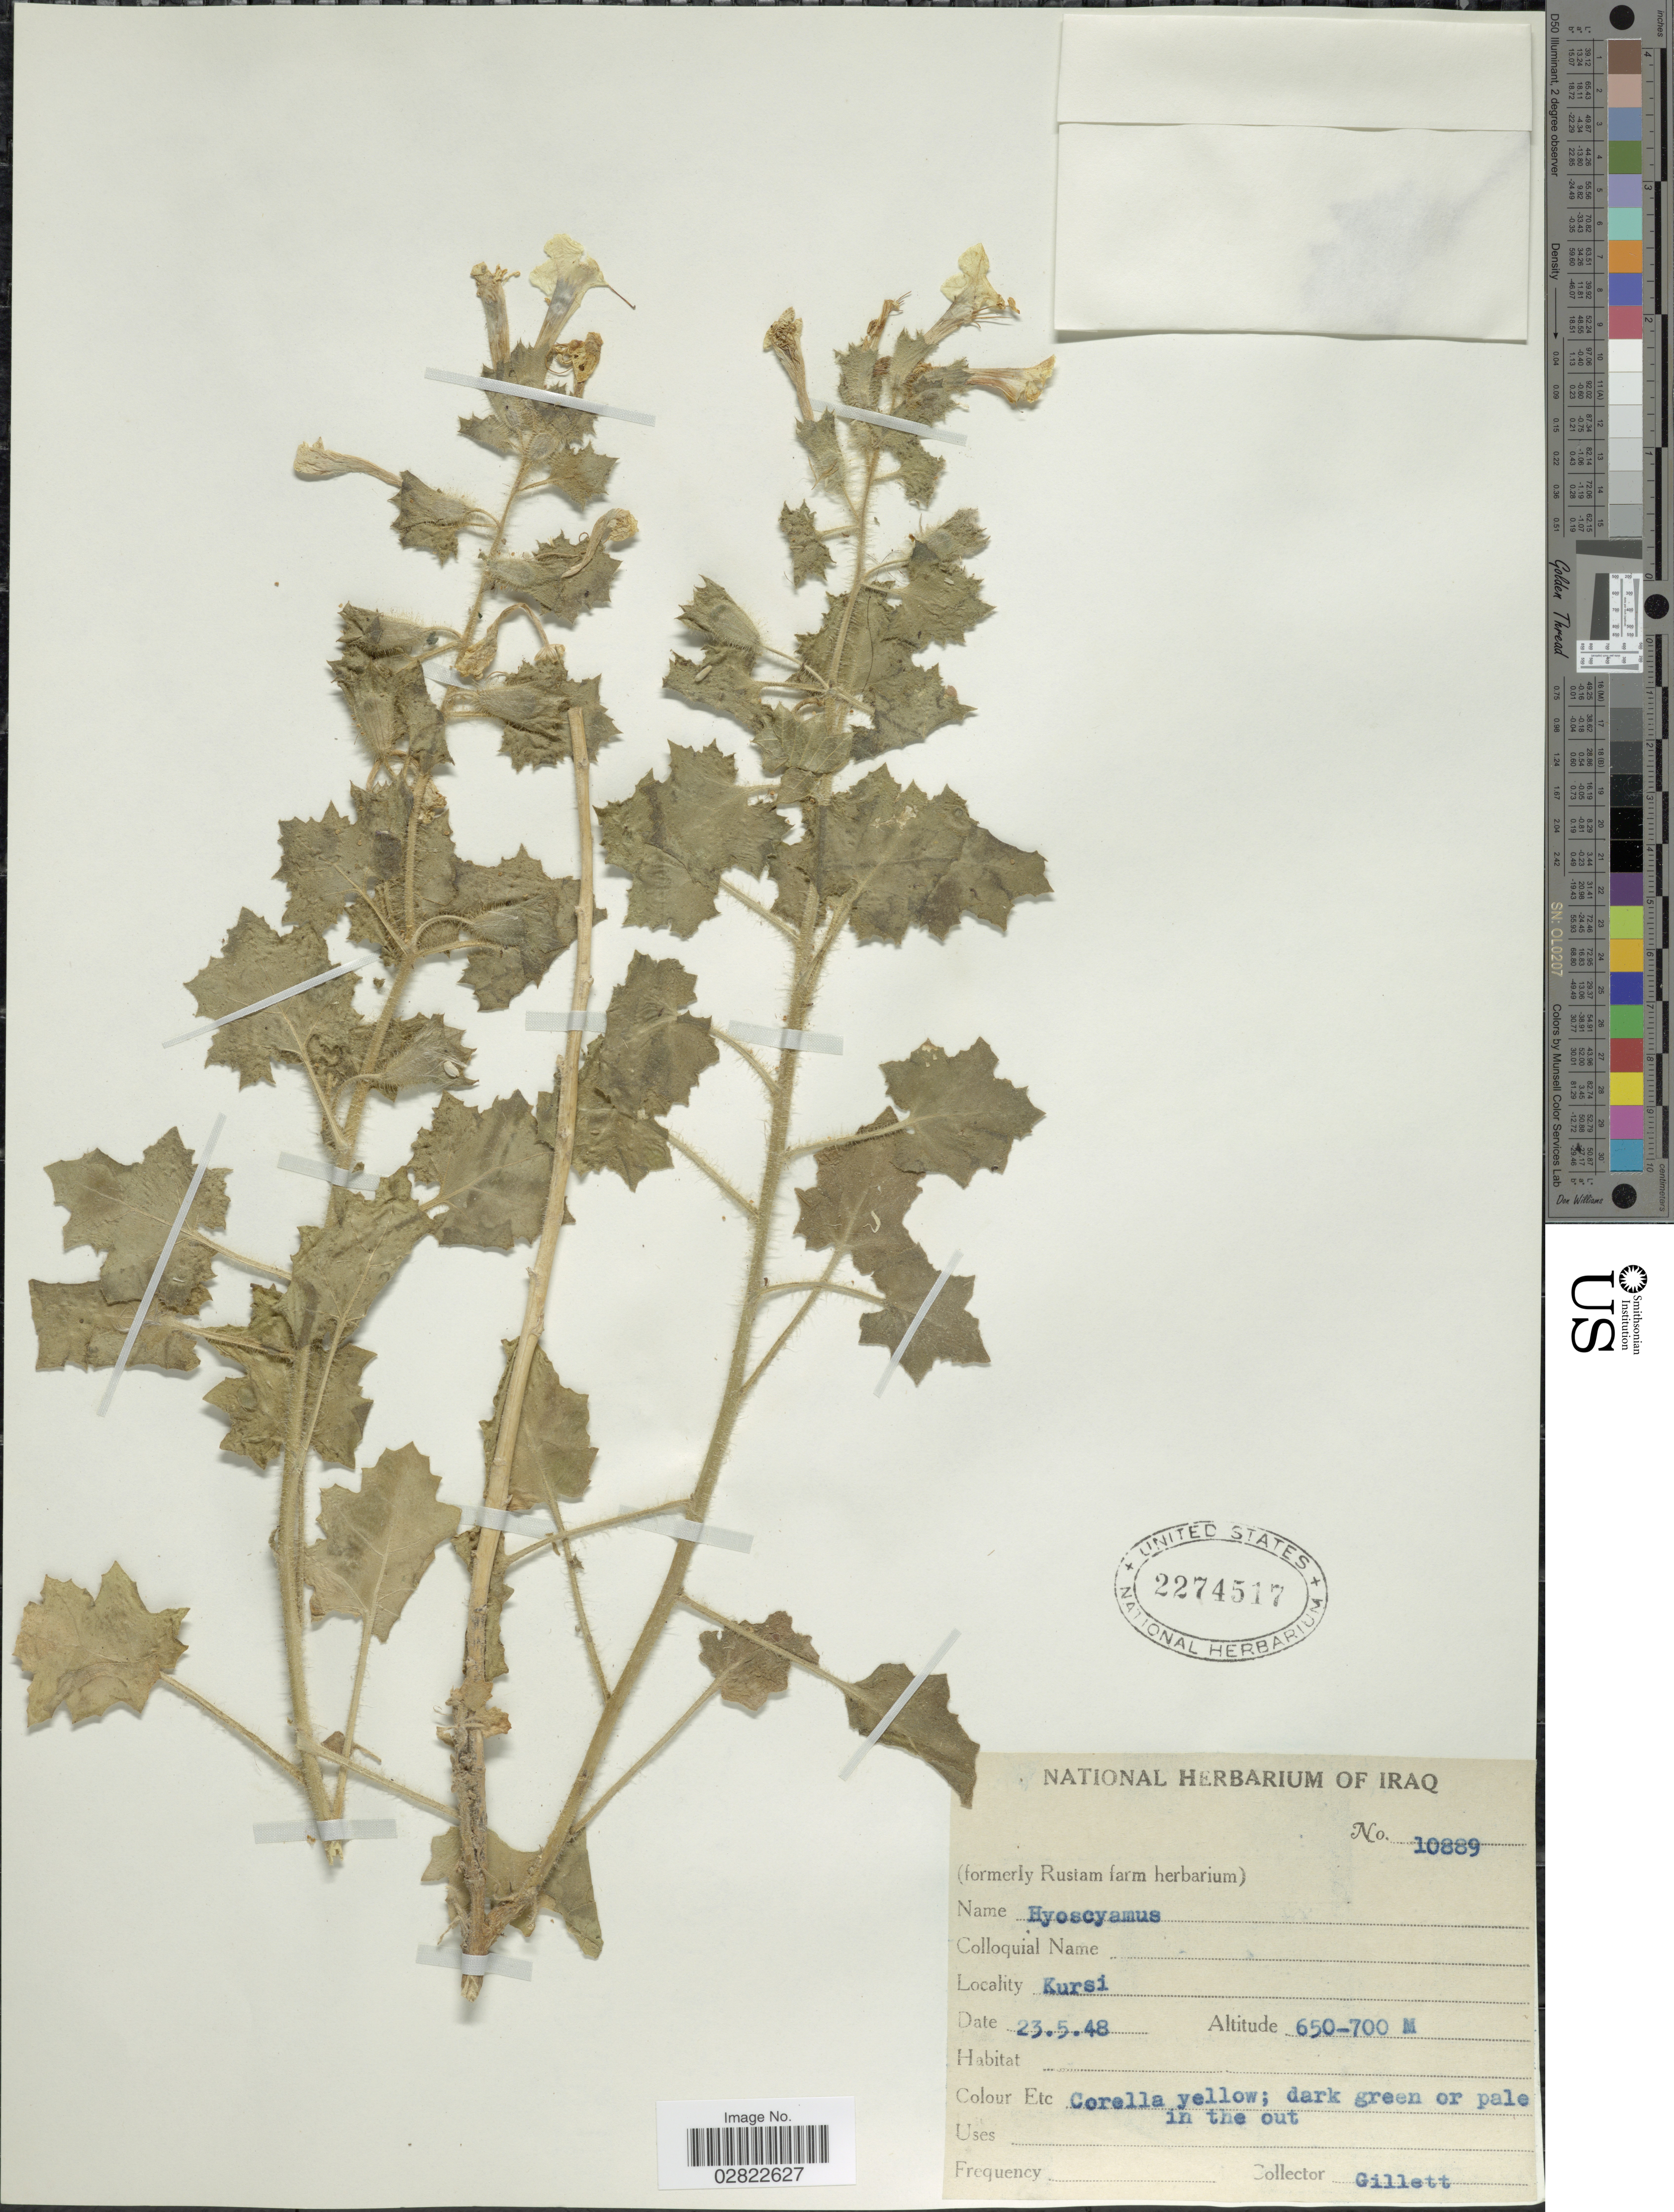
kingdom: Plantae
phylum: Tracheophyta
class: Magnoliopsida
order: Solanales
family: Solanaceae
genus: Hyoscyamus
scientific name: Hyoscyamus sp.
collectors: Gillett, --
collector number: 10889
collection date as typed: Transcribed d/m/y: 23/5/48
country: Iraq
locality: Kursi.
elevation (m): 650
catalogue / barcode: US 2274517